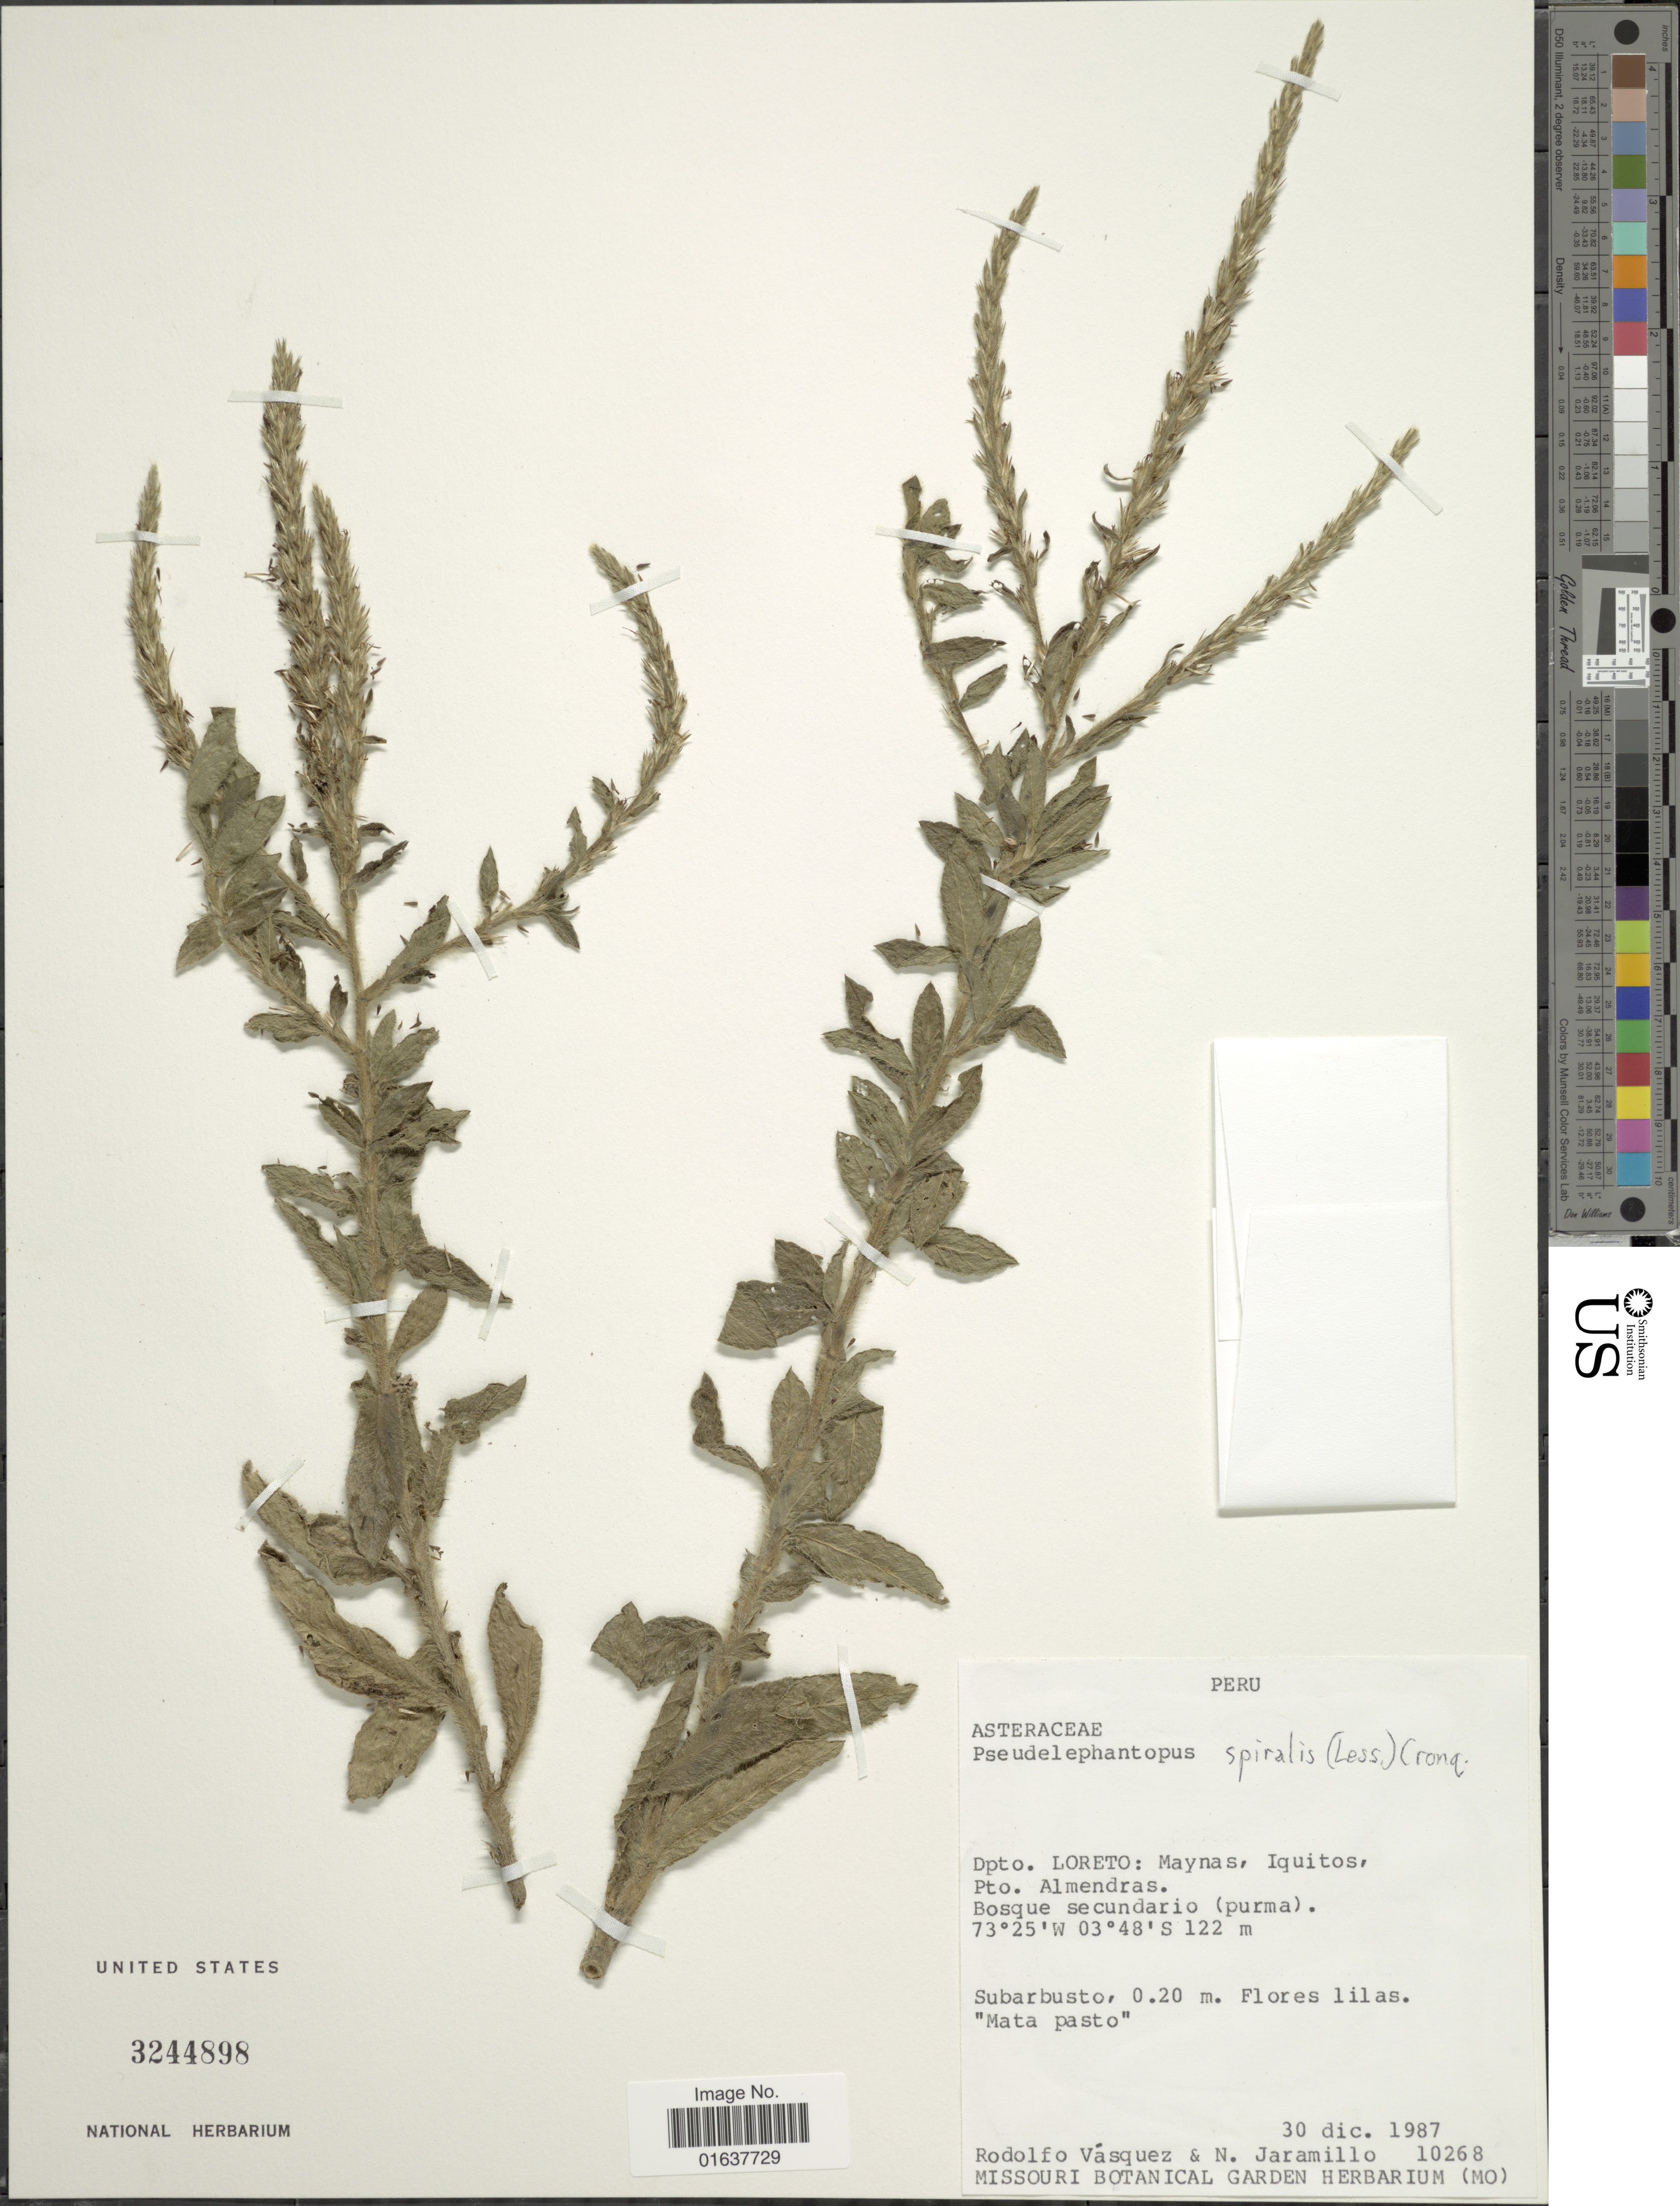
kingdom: Plantae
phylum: Tracheophyta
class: Magnoliopsida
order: Asterales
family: Asteraceae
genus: Pseudelephantopus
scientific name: Pseudelephantopus spiralis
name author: (Less.) Cronquist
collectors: R. Vasquez & N. Jaramillo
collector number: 10268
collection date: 1987-12-30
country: Peru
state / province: Loreto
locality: Dpto. Loreto: Maynas. Iquitos, Pto. Almendras. Bosque secundario (purma)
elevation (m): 122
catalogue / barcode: US 3244898